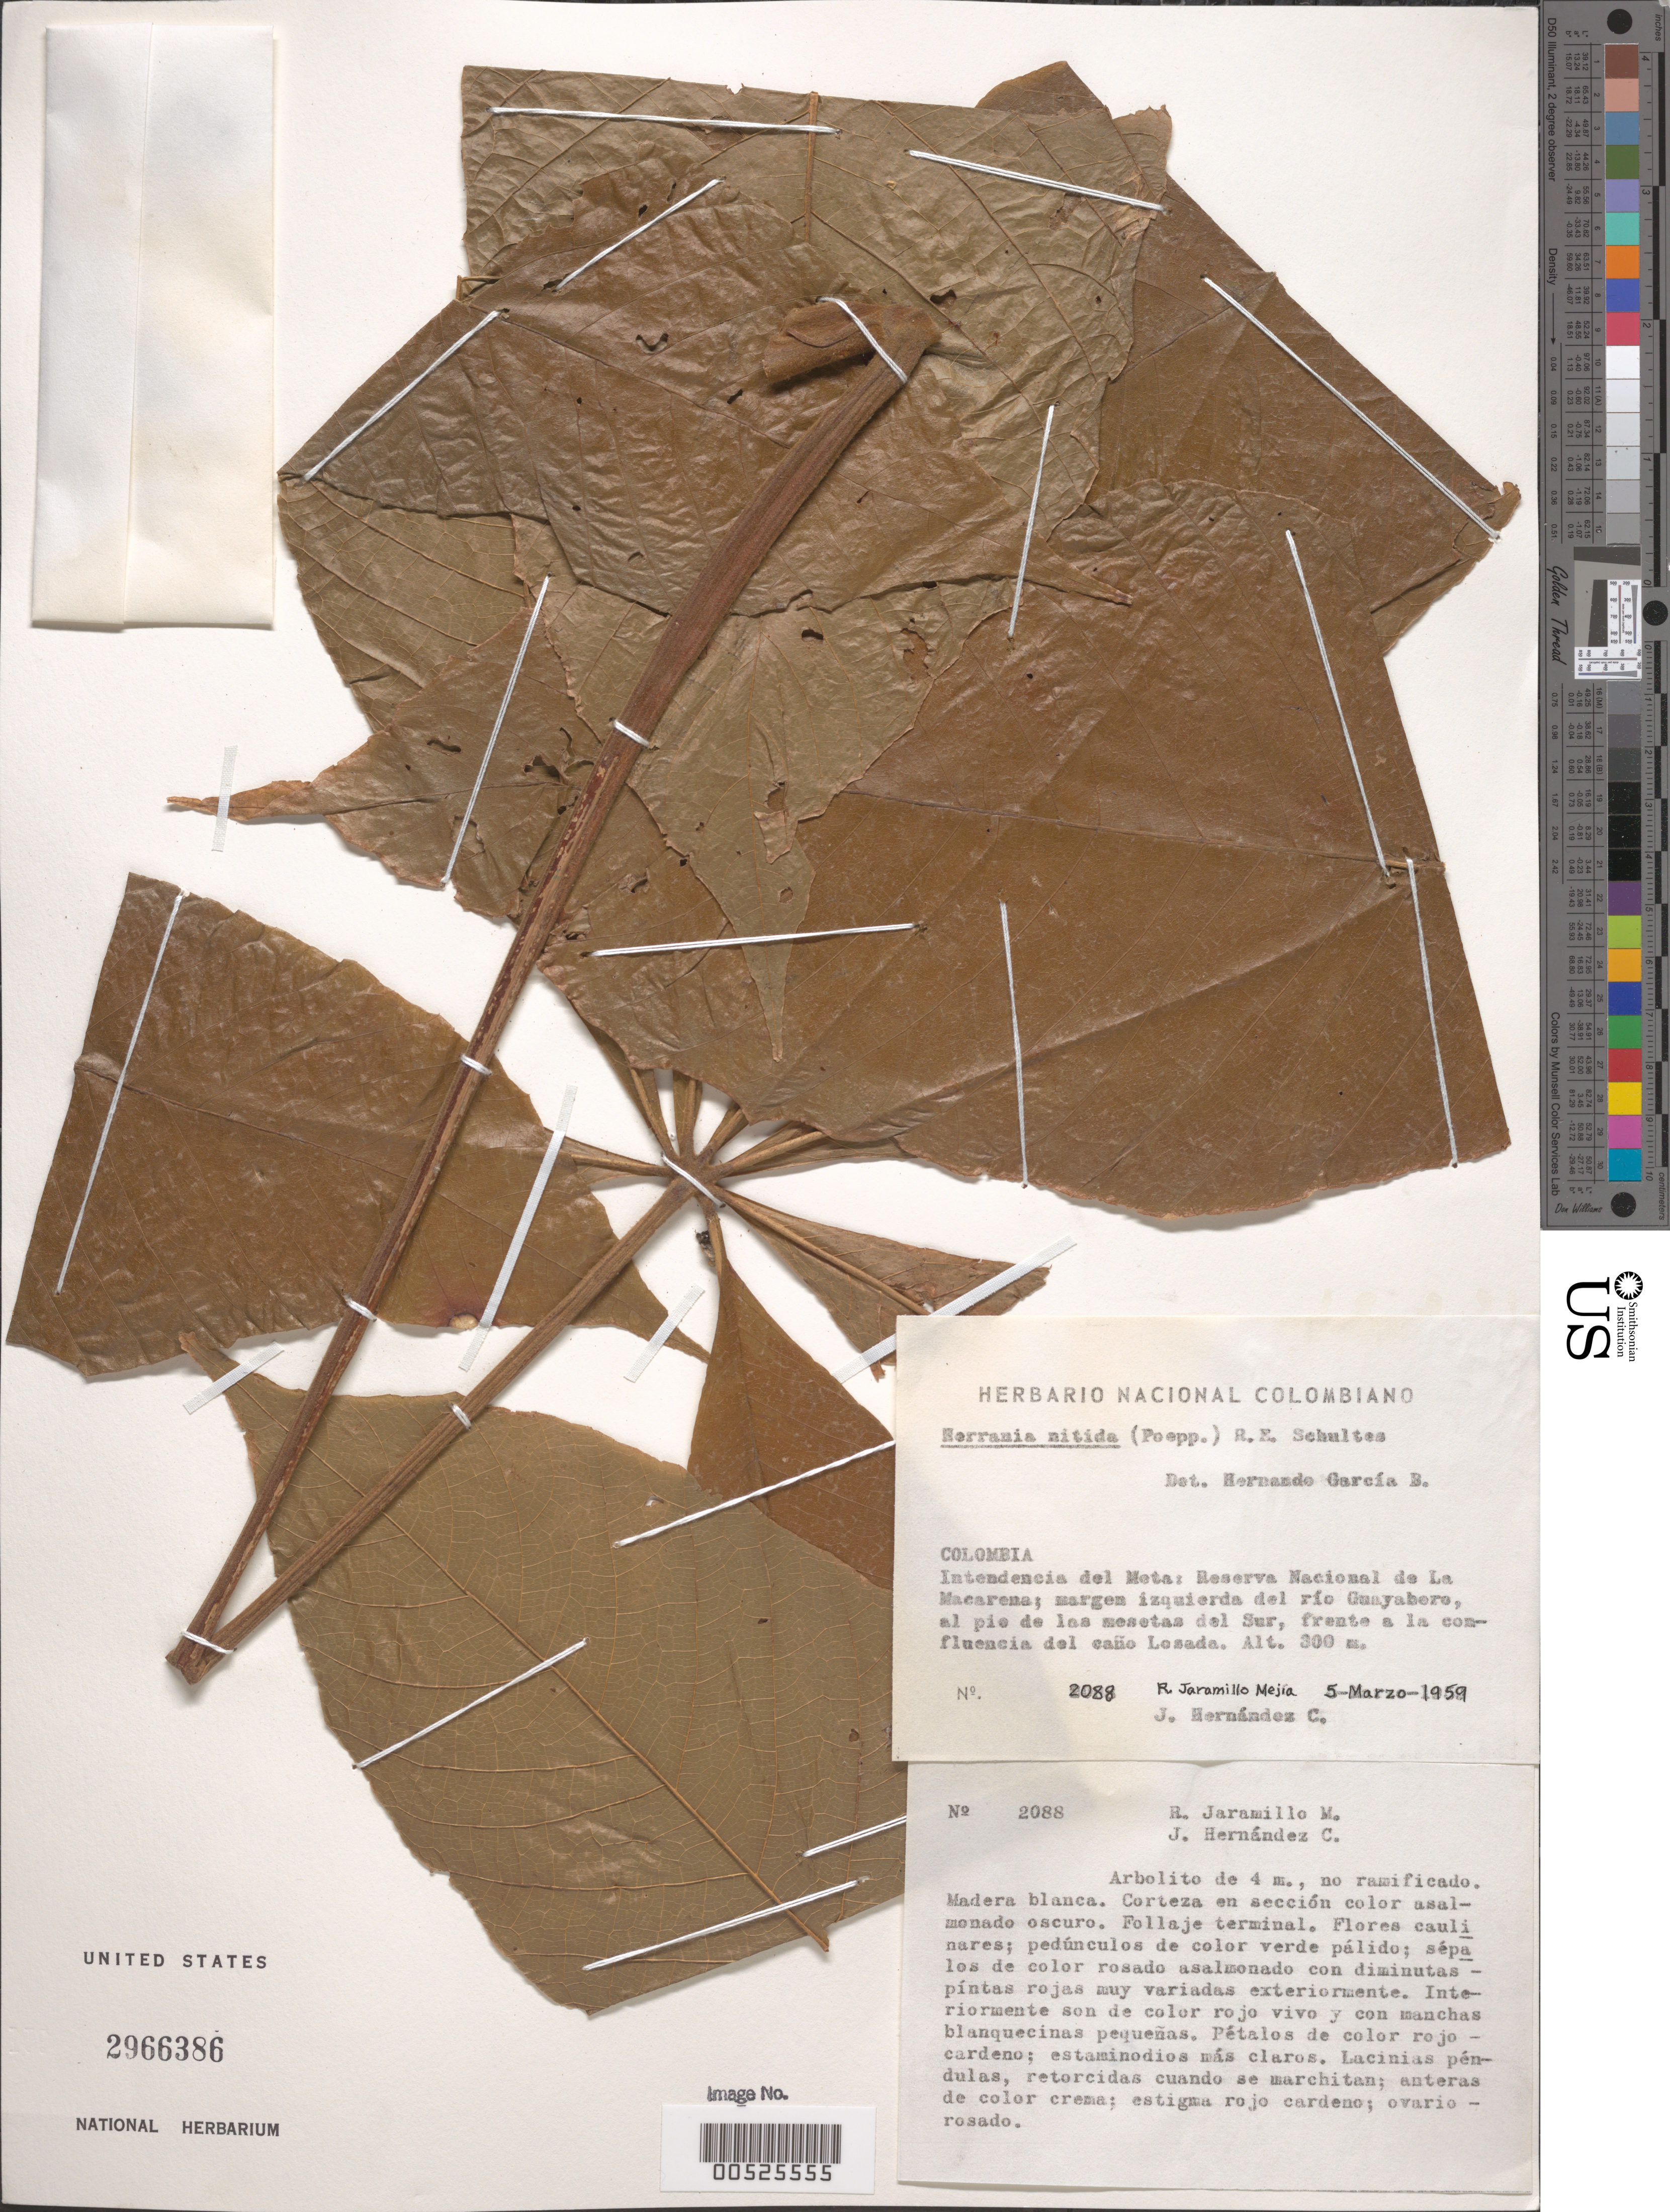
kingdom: Plantae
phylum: Tracheophyta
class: Magnoliopsida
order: Malvales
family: Malvaceae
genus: Herrania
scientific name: Herrania nitida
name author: (Poepp.) R.E. Schult.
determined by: García-Barriga, H.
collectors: R. Jaramillo M. & J. Hernández C.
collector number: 2088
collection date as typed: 05 Mar 1959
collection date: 1959-03-05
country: Colombia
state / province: Meta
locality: Reserva Nacional de La Macarena; Margen Izquierda del Río Guaybero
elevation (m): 300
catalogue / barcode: US 2966386